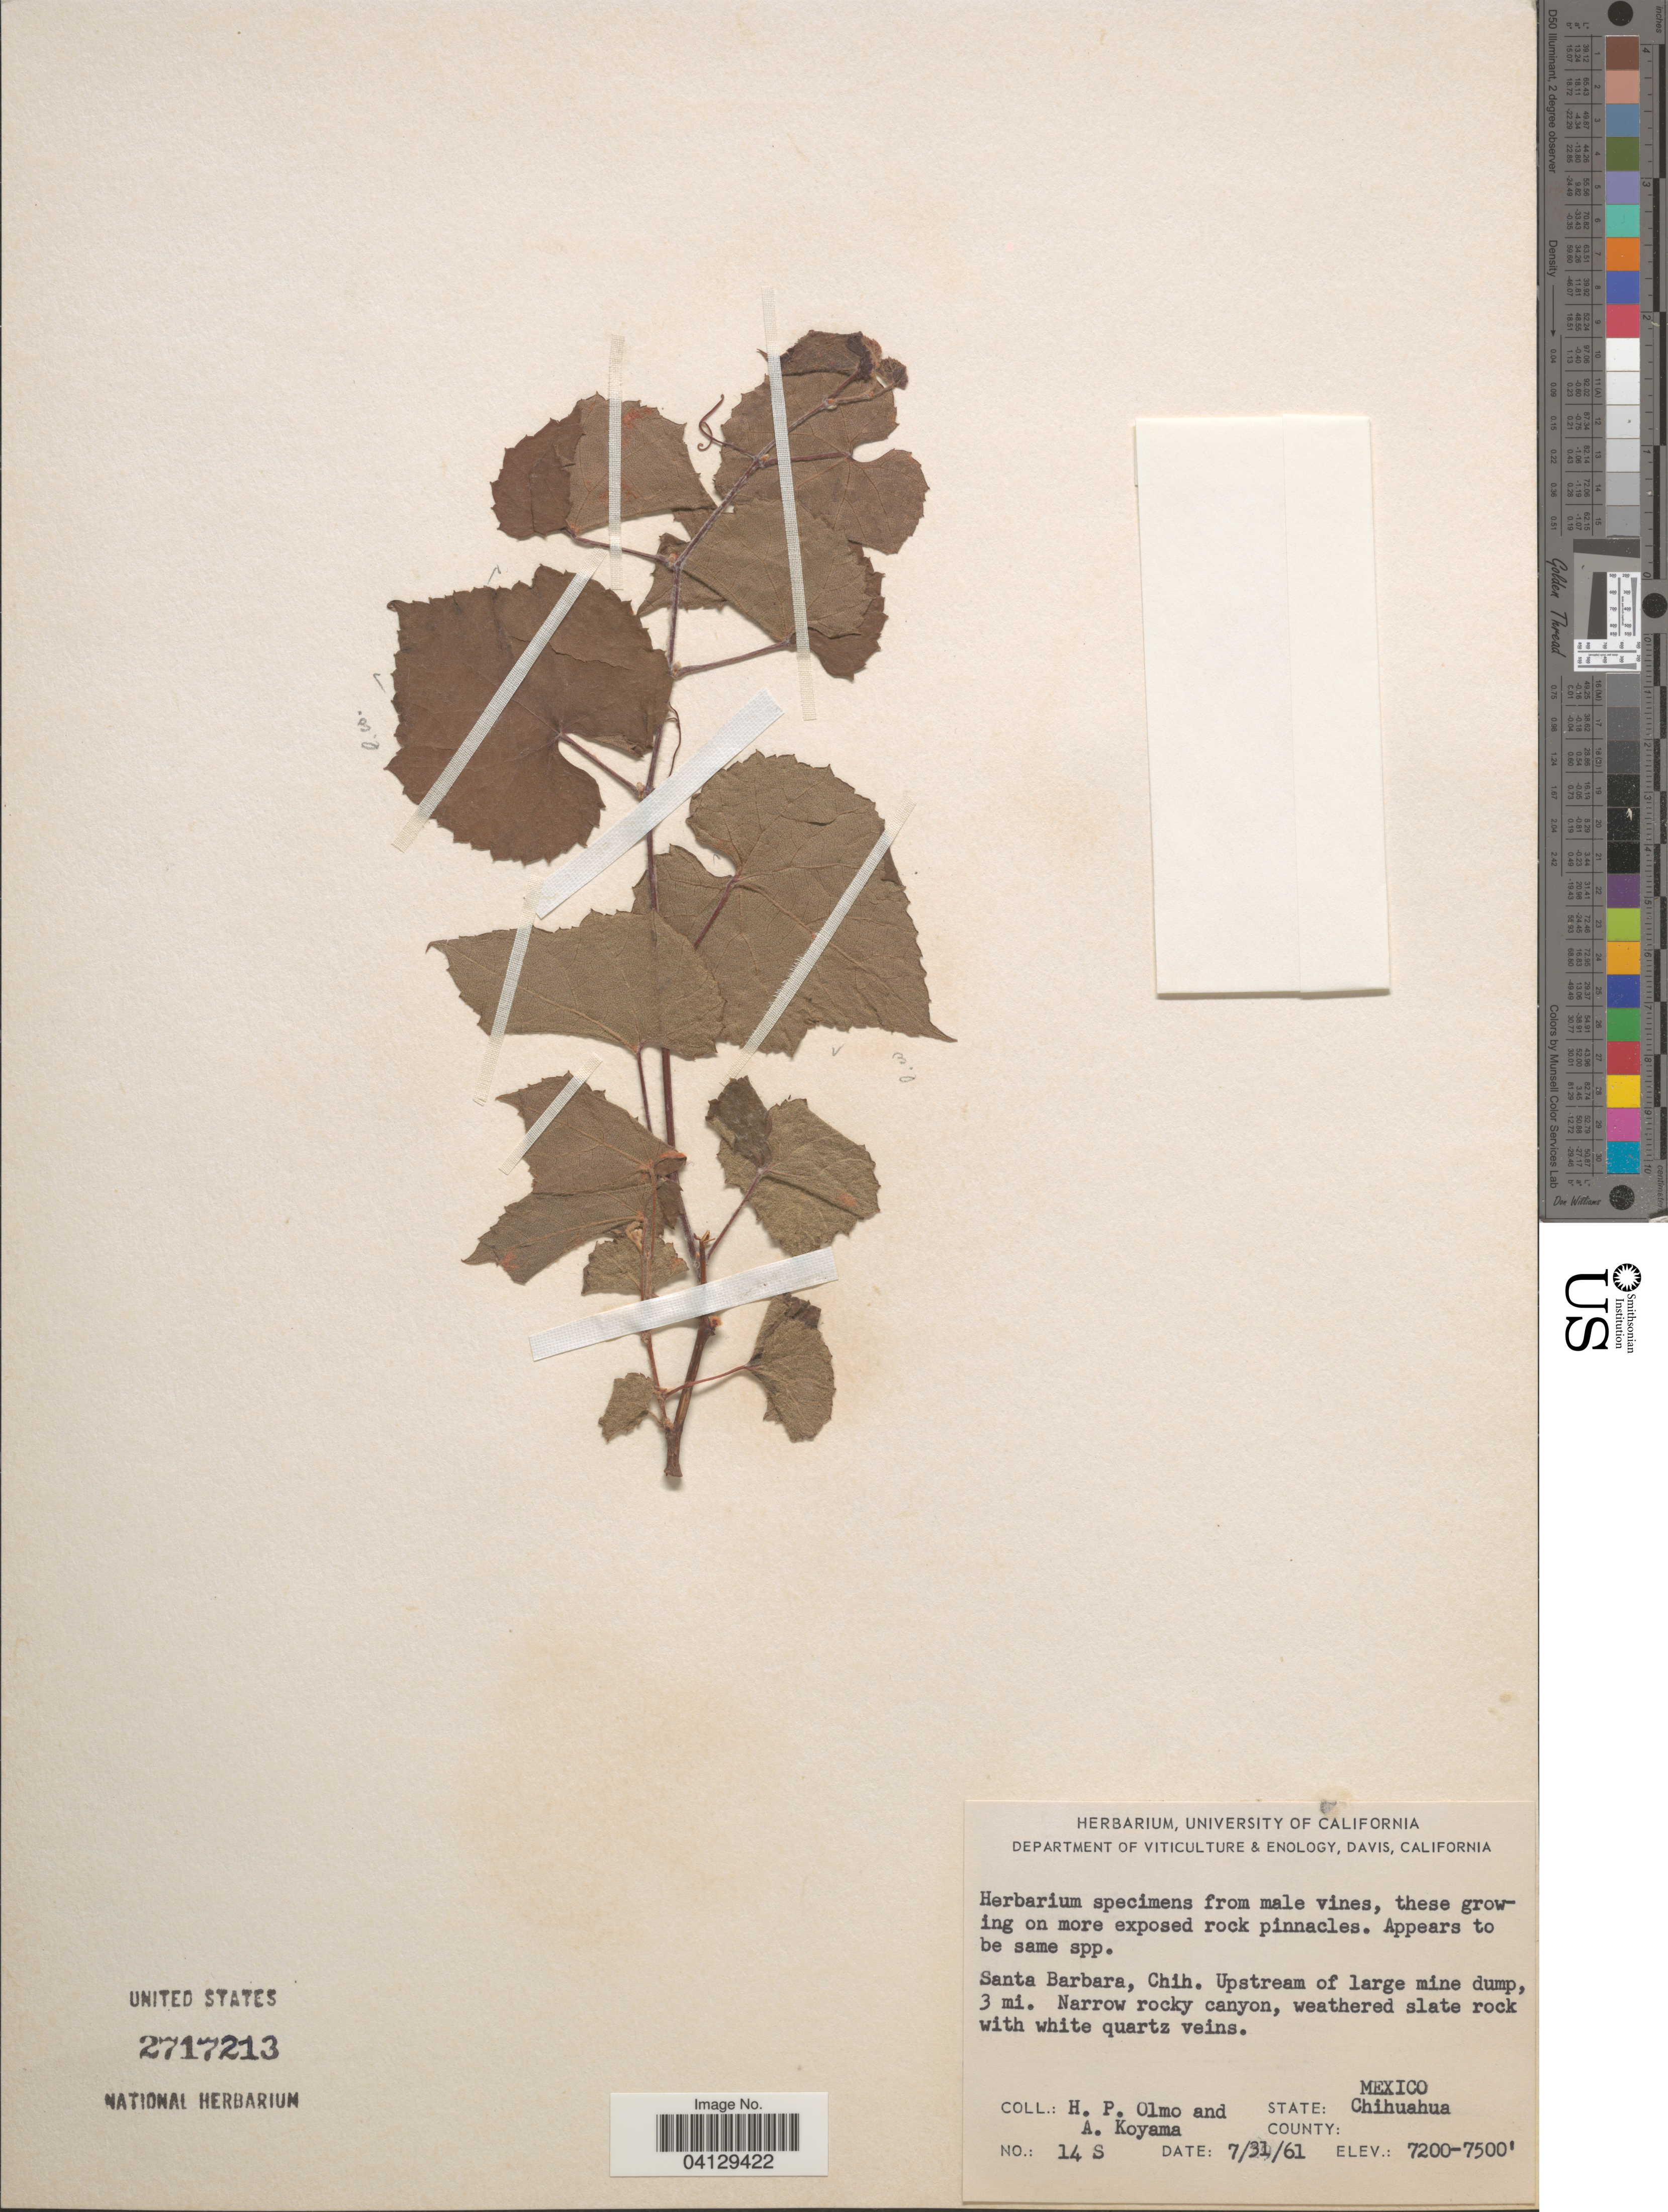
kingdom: Plantae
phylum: Tracheophyta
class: Magnoliopsida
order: Vitales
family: Vitaceae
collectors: H. Olmo & A. Koyama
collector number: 14S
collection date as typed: Transcribed d/m/y: 31/7/61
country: Mexico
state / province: Chihuahua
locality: Santa Barbara. Upstream of large mine dump, 3 mi. Narrow rocky canyon.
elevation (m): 2195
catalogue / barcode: US 2717213